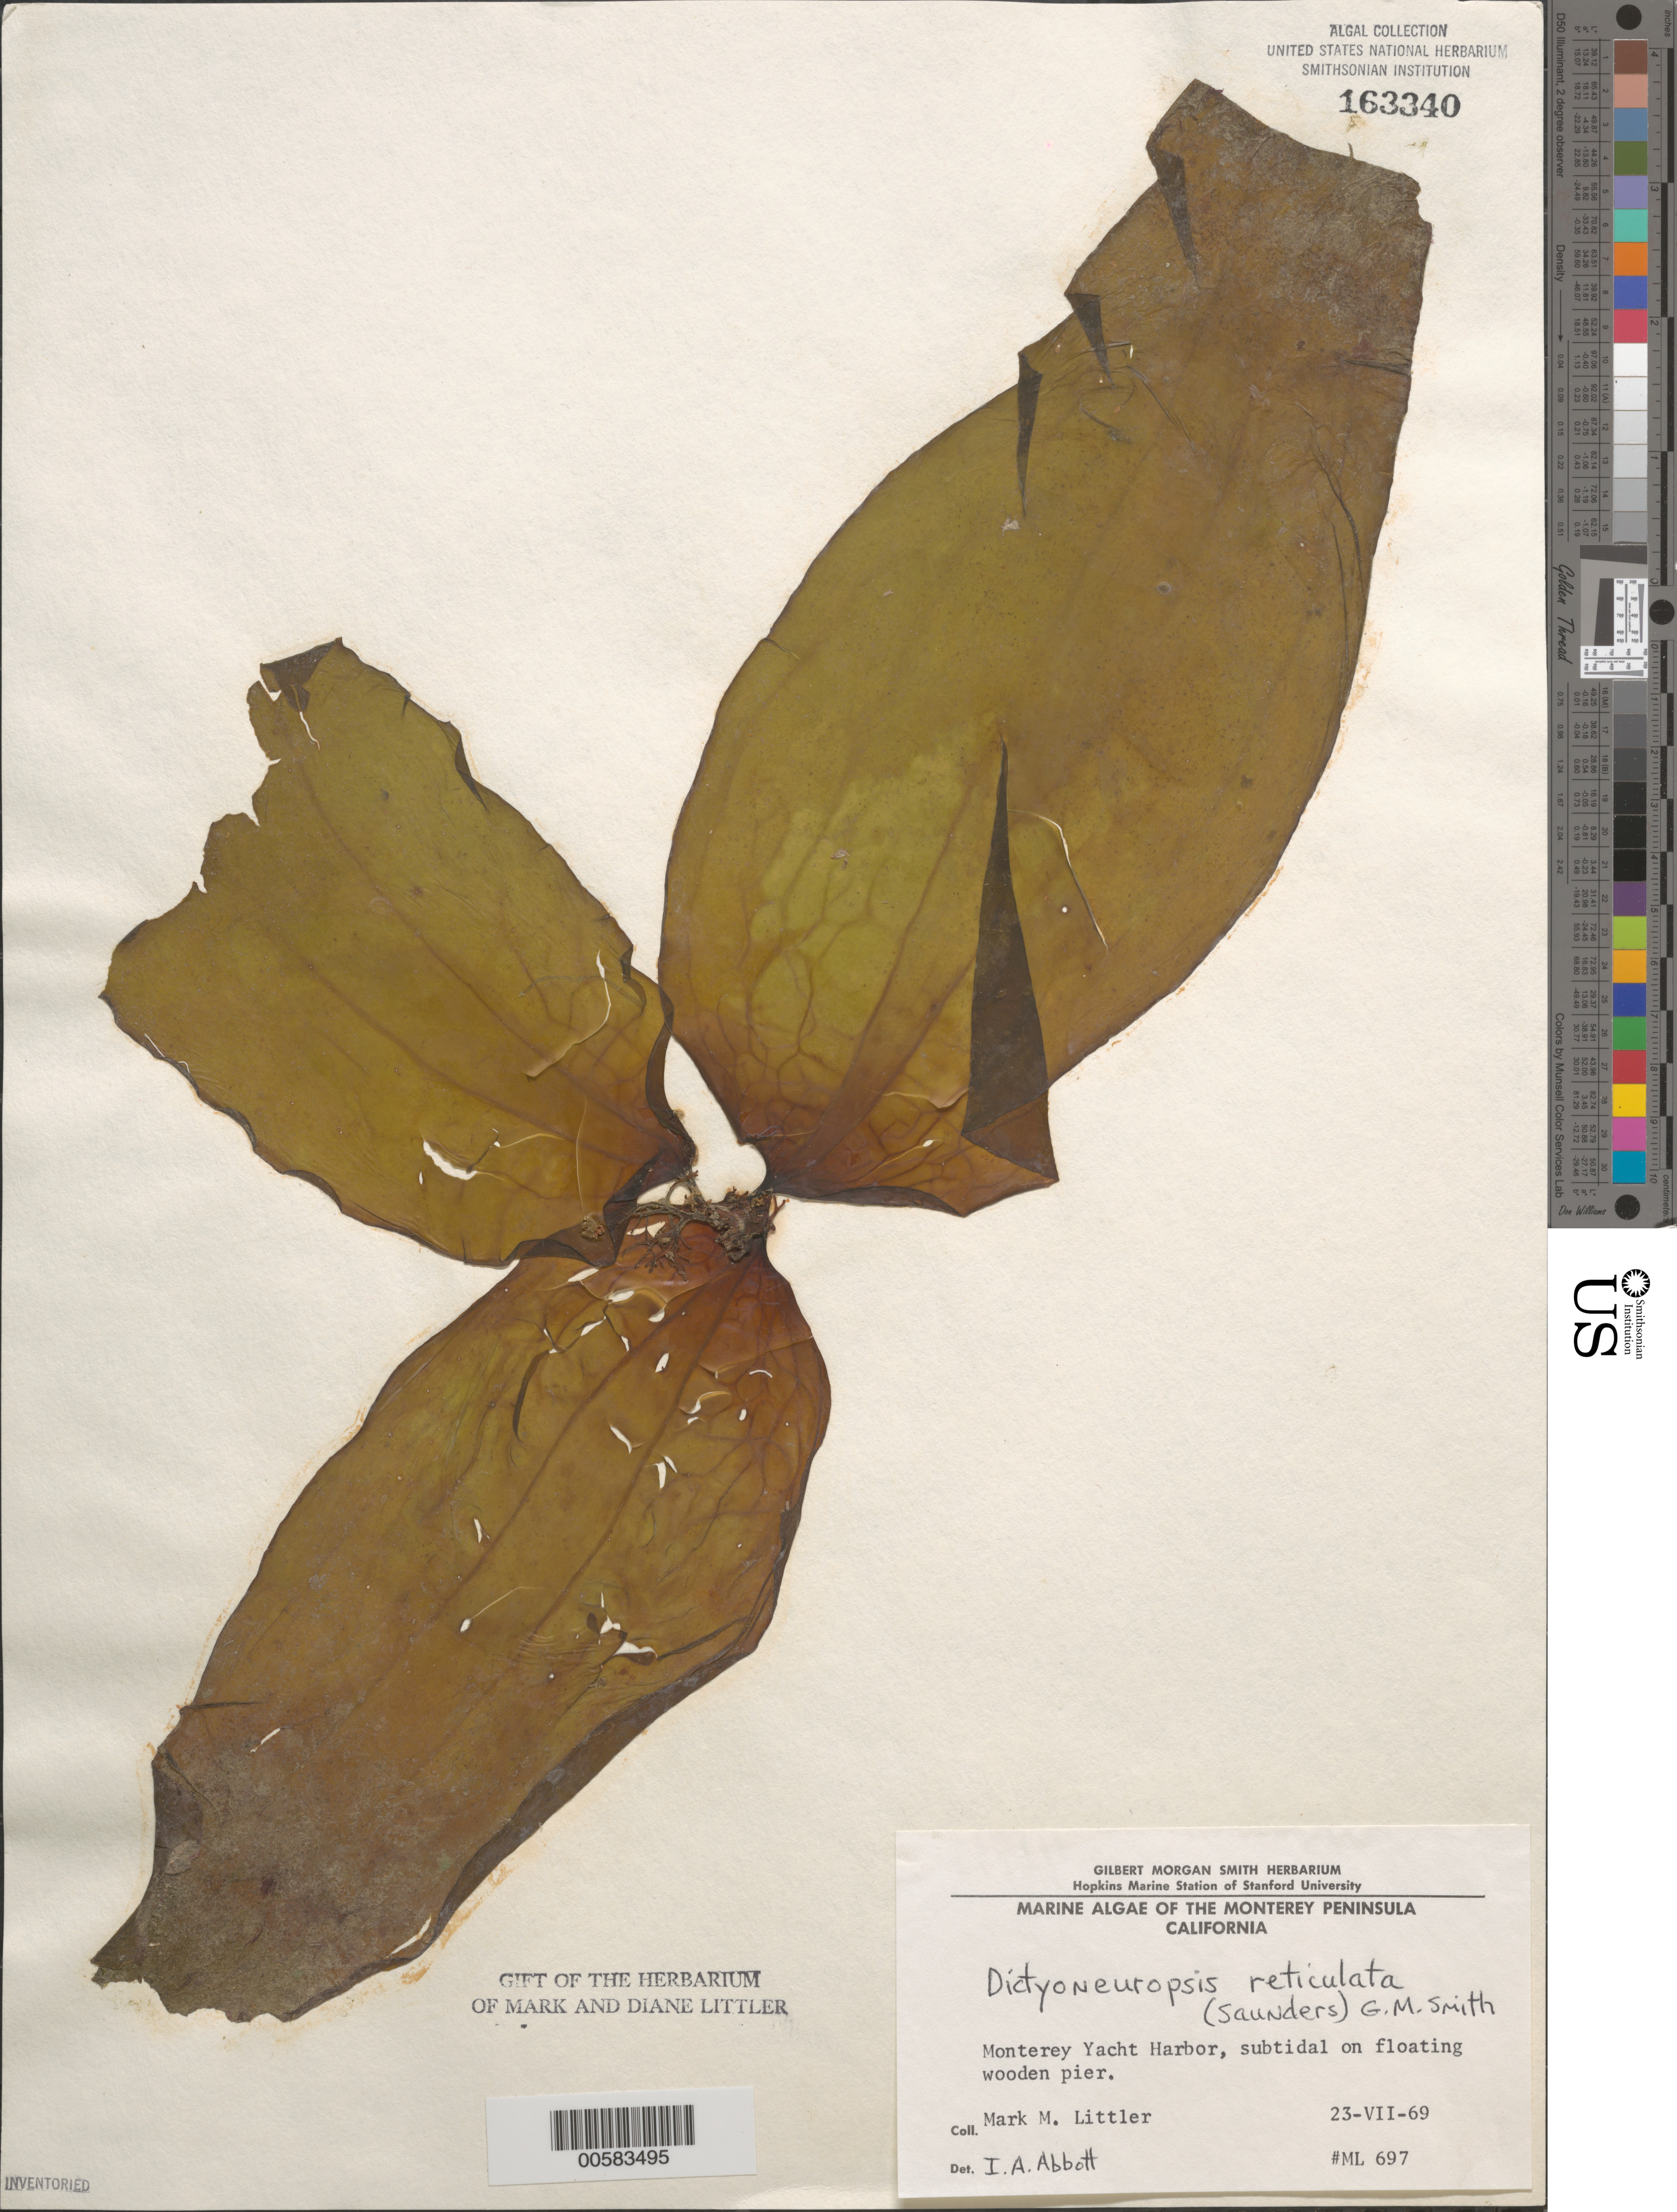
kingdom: Chromista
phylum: Ochrophyta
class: Phaeophyceae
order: Laminariales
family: Costariaceae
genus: Dictyoneurum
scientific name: Dictyoneurum reticulatum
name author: (D.A. Saunders) P.C. Silva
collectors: M. M. Littler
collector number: ML 697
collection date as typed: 23 Jul 1969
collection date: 1969-07-23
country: United States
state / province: California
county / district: Monterey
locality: Monterey Yacht Harbor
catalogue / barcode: US 163340